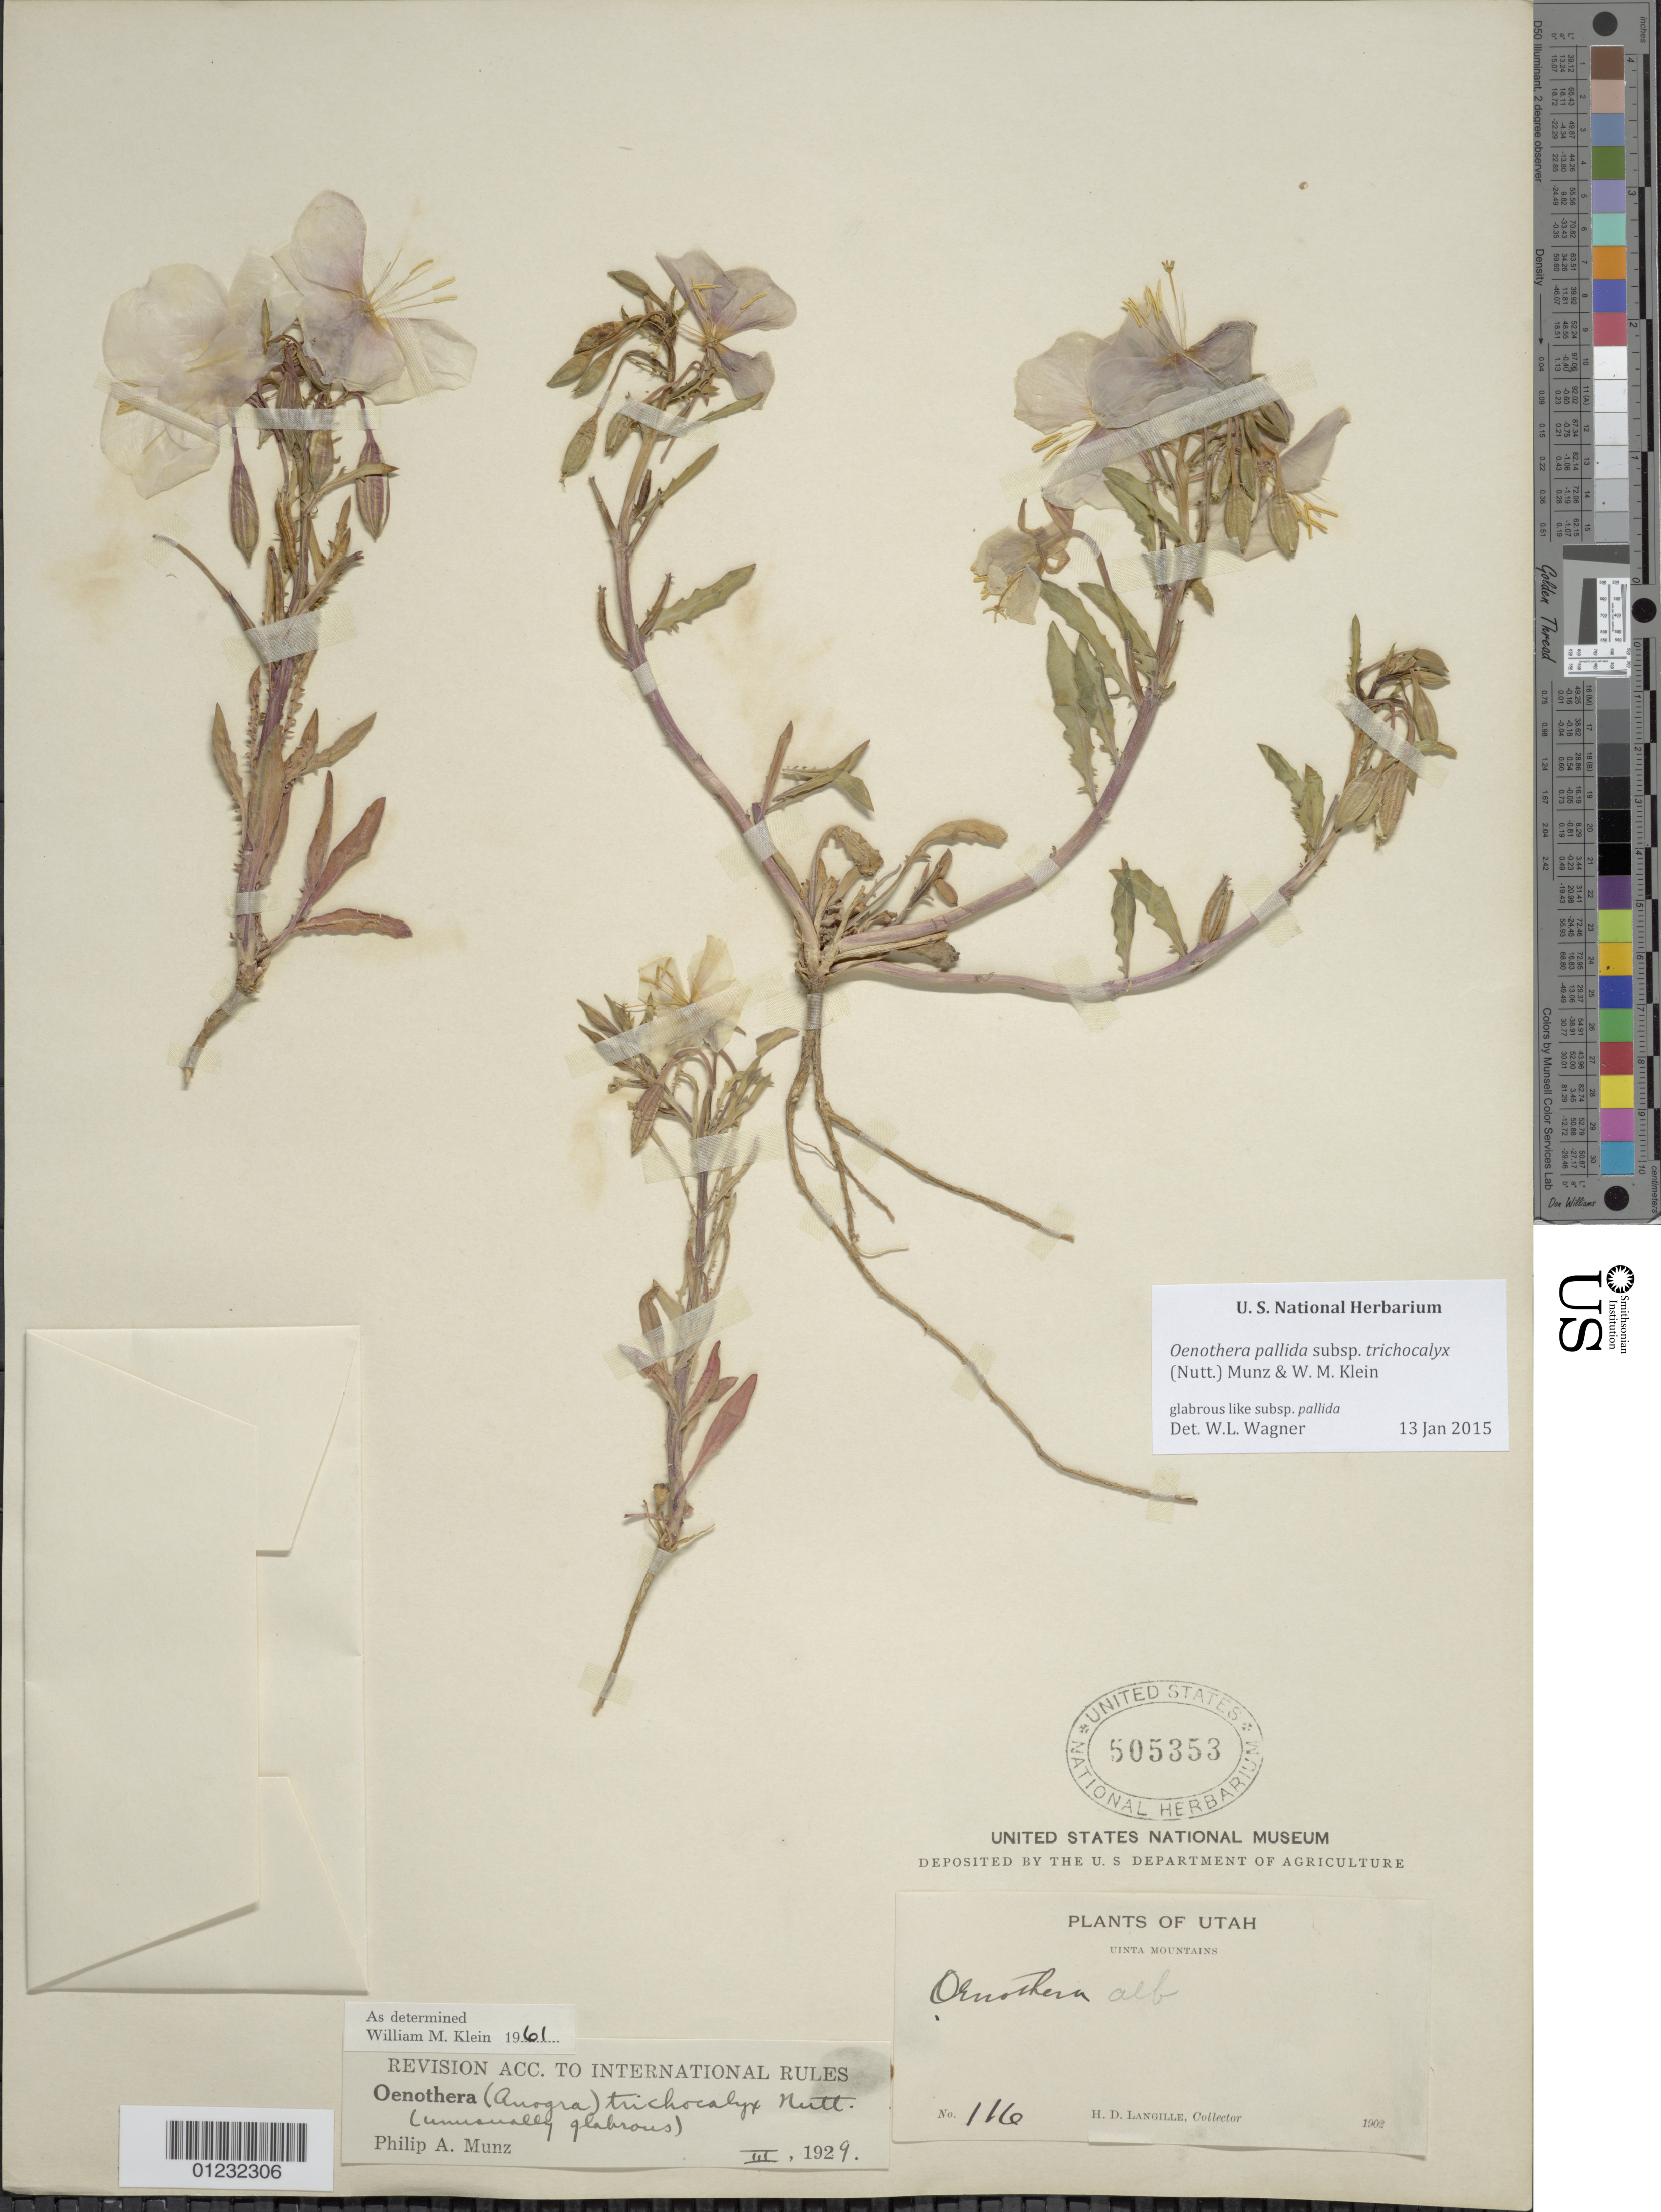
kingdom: Plantae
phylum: Tracheophyta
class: Magnoliopsida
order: Myrtales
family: Onagraceae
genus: Oenothera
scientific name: Oenothera pallida subsp. trichocalyx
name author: (Nutt.) Munz & W.M. Klein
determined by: Wagner, W. L., (BOT), Smithsonian Institution - National Museum of Natural History (UNITED STATES)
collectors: H. Langille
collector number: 116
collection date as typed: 1902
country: United States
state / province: Utah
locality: Uinta Mts.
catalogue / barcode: US 505353